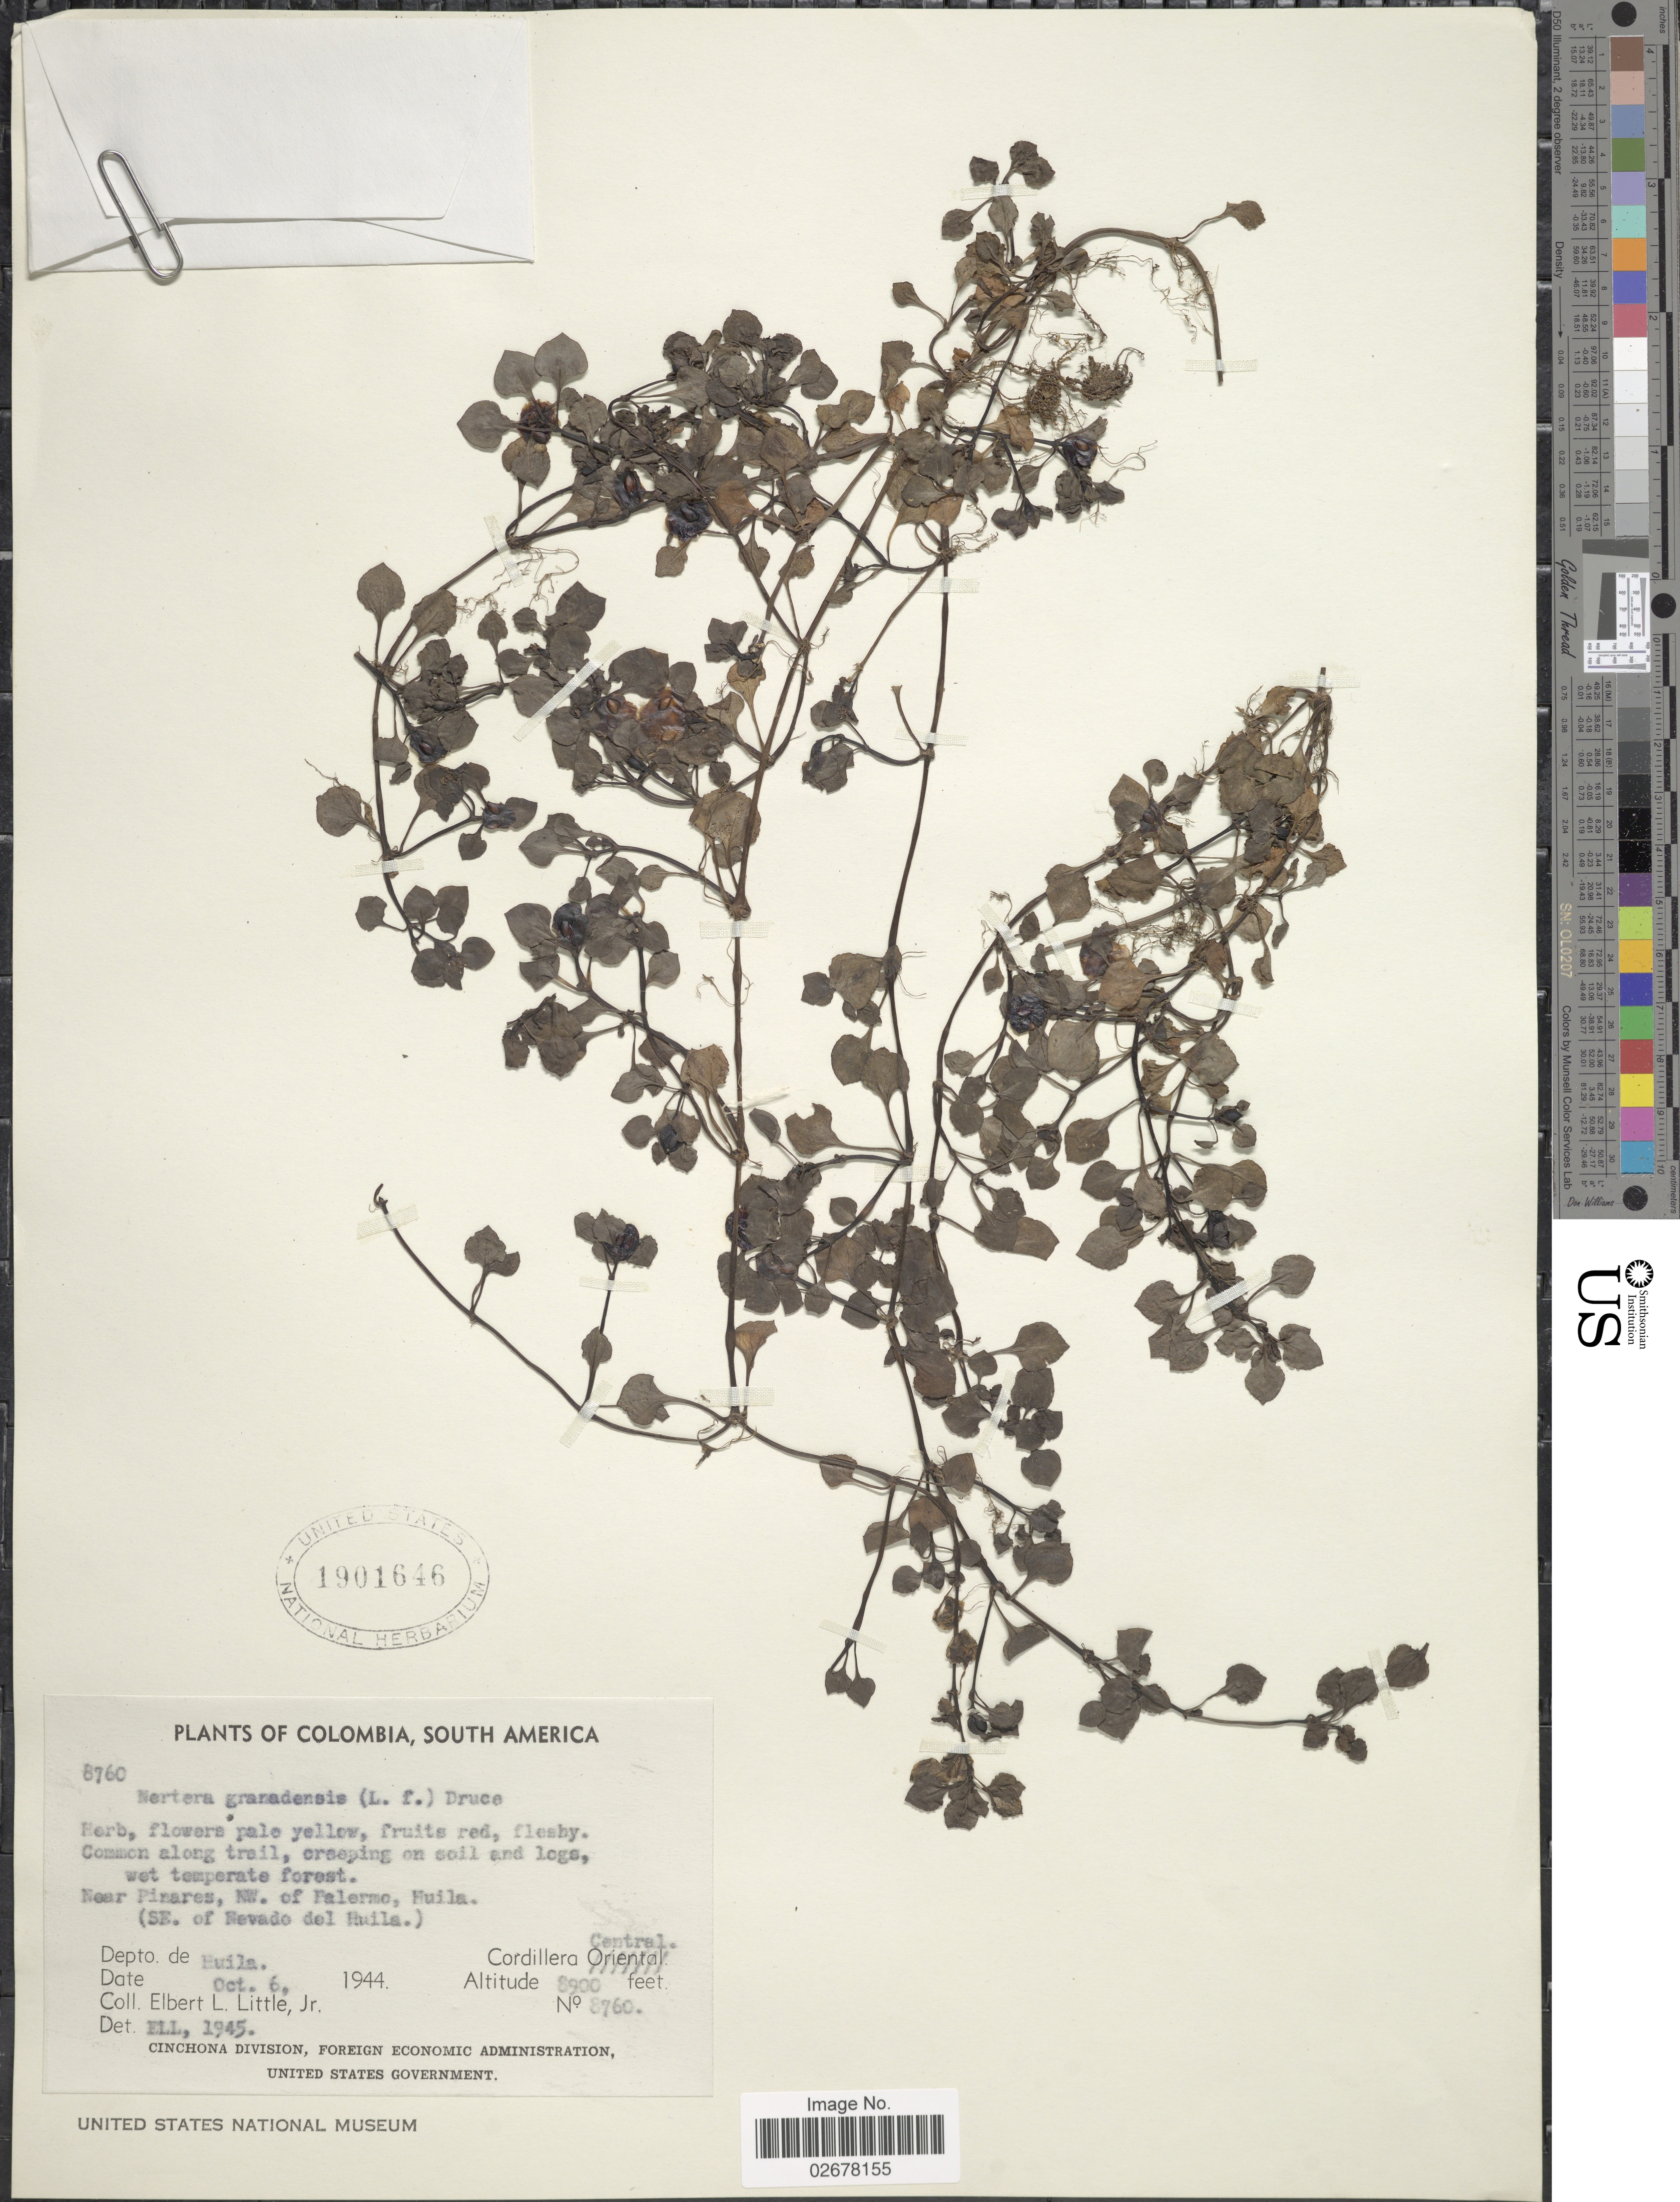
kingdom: Plantae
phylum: Tracheophyta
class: Magnoliopsida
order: Gentianales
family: Rubiaceae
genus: Nertera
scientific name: Nertera depressa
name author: Banks & Sol. ex Gaertn.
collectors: E. L. Little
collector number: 8760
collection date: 1944-10-06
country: Colombia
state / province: Huila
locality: Common along trail, creeping on soil and logs, wet temperate forest, Near Pinares, NW of Palermo, Huila. (SE of Nevado del Huila) Depto de Huila, Cordillera Central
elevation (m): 2713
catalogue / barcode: US 1901646